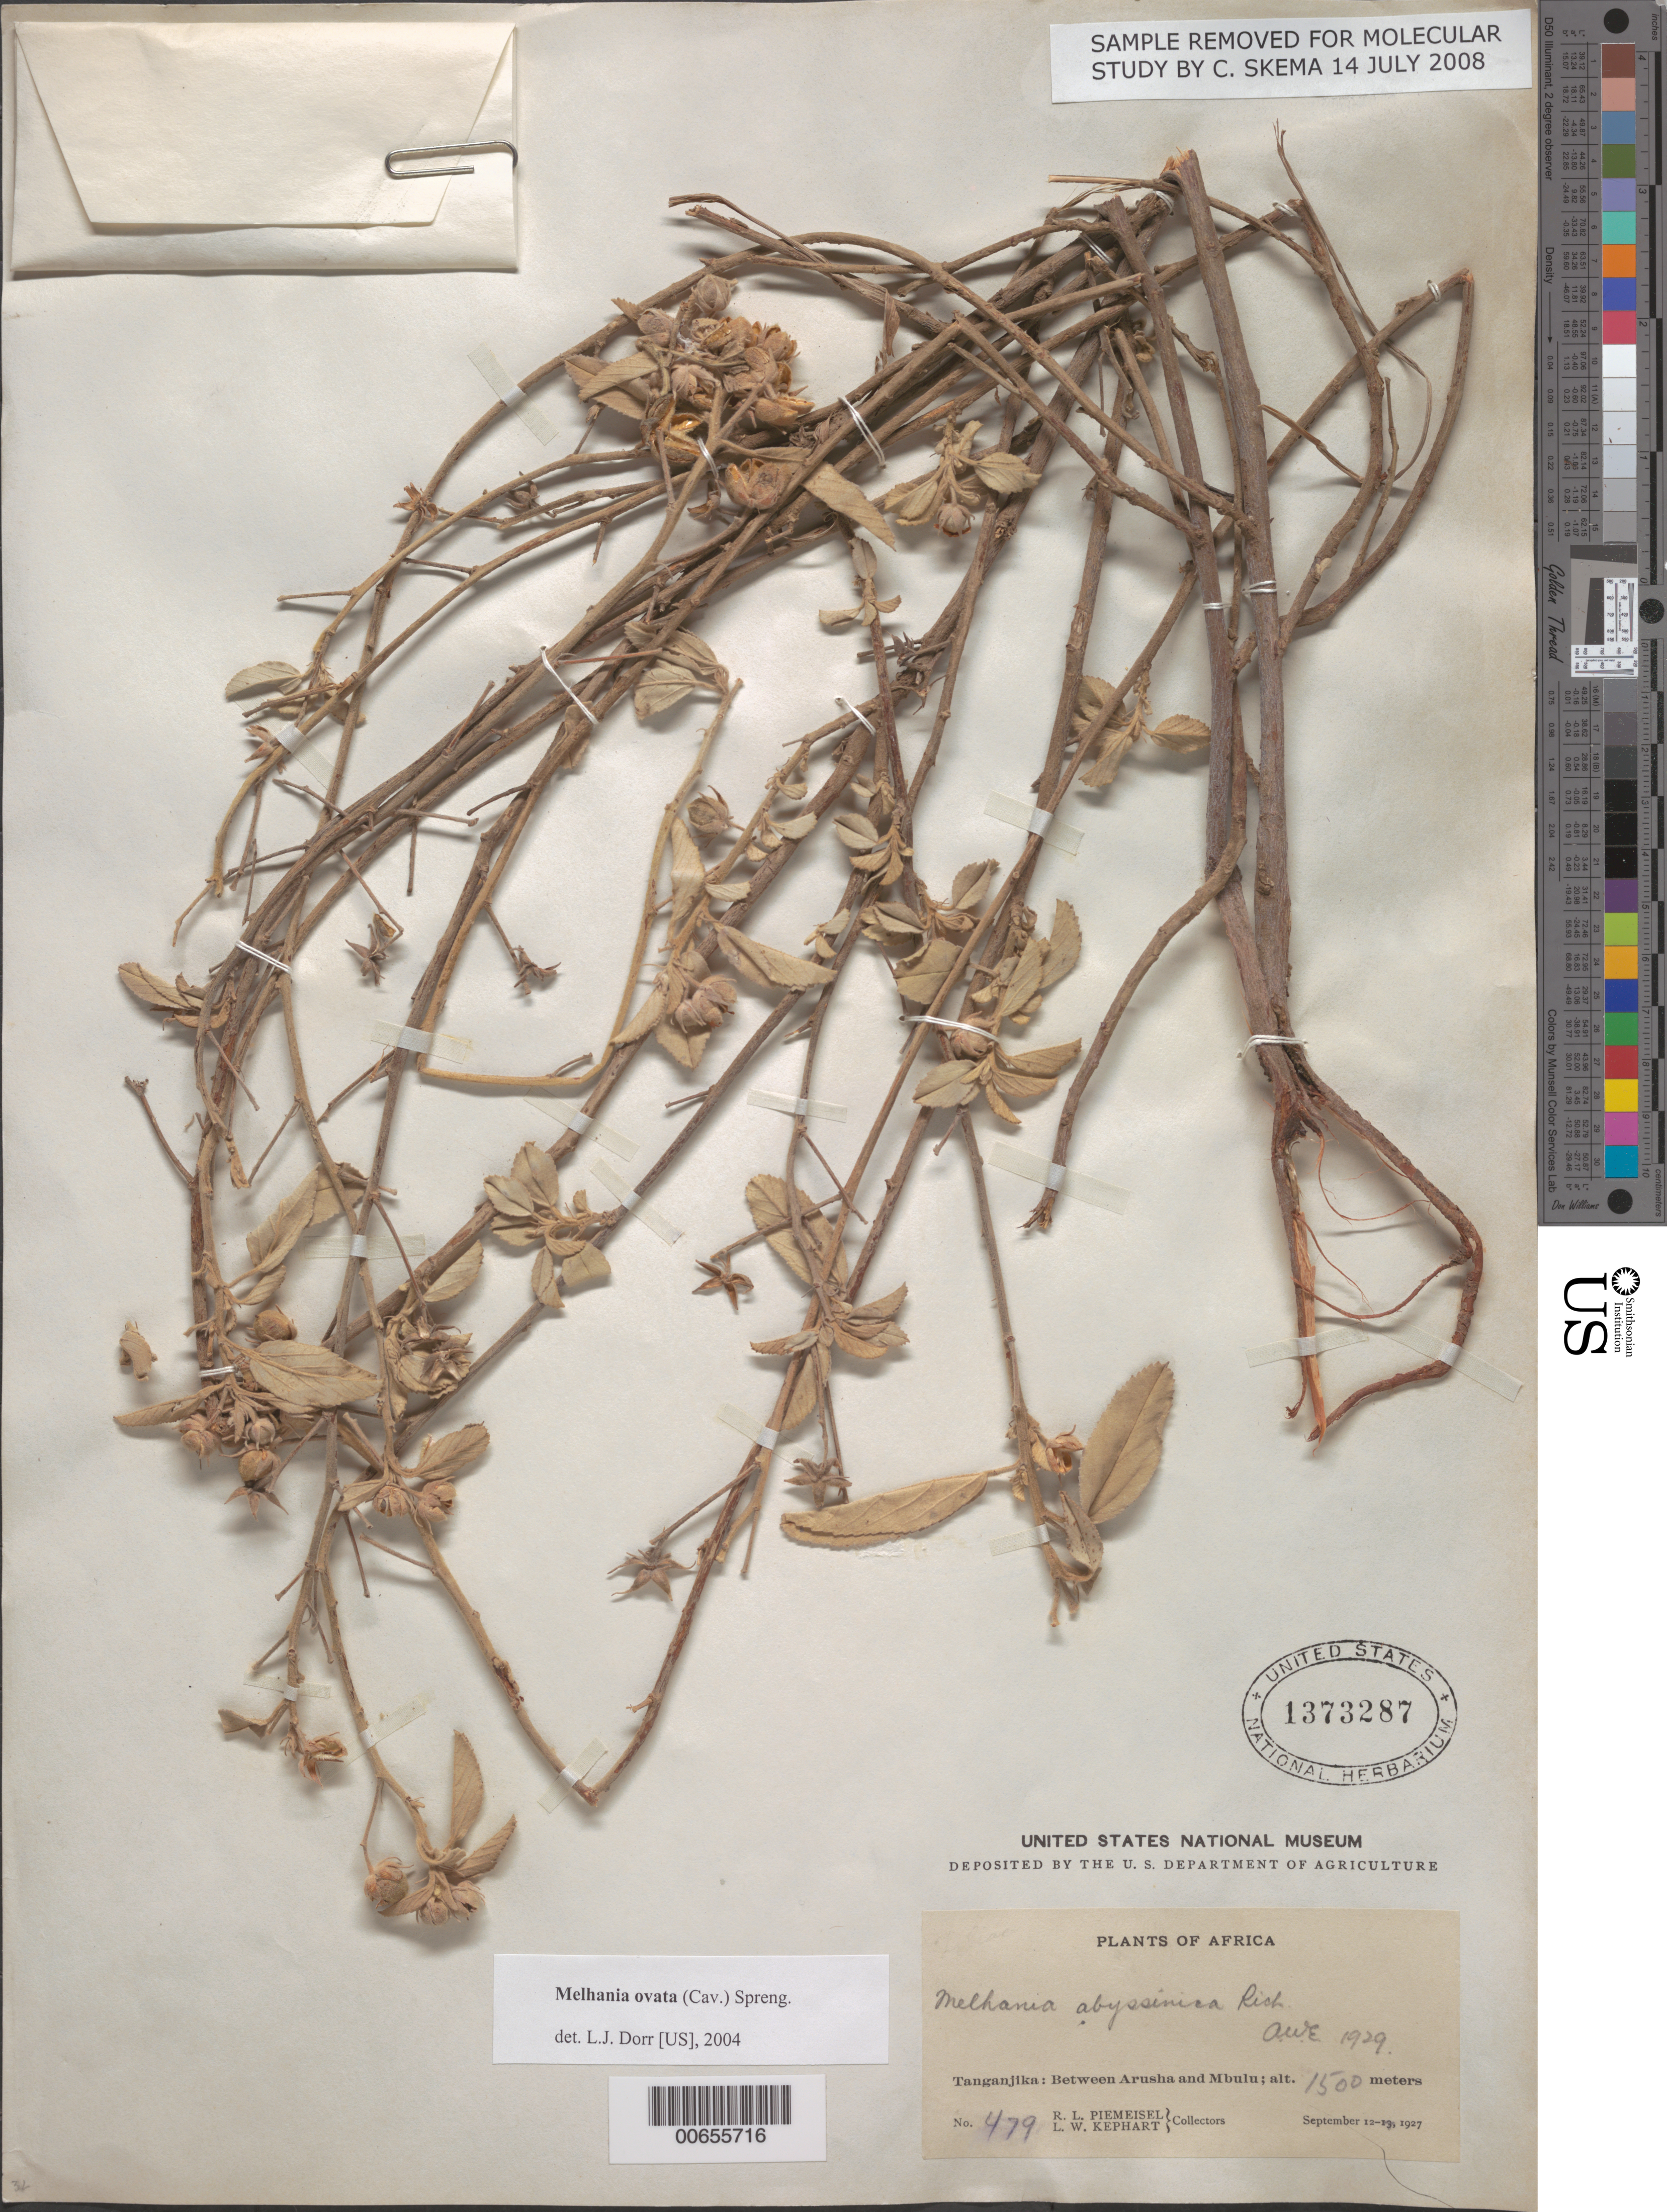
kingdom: Plantae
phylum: Tracheophyta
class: Magnoliopsida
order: Malvales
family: Malvaceae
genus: Melhania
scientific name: Melhania ovata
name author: (Cav.) Spreng.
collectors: R. L. Piemeisel & L. W. Kephart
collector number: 479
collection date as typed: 12 Sep 1927 to 13 Sep 1927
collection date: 1927-09-12/1927-09-13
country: Tanzania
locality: Between Arusha and Mbulu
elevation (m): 1500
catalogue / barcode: US 1373287